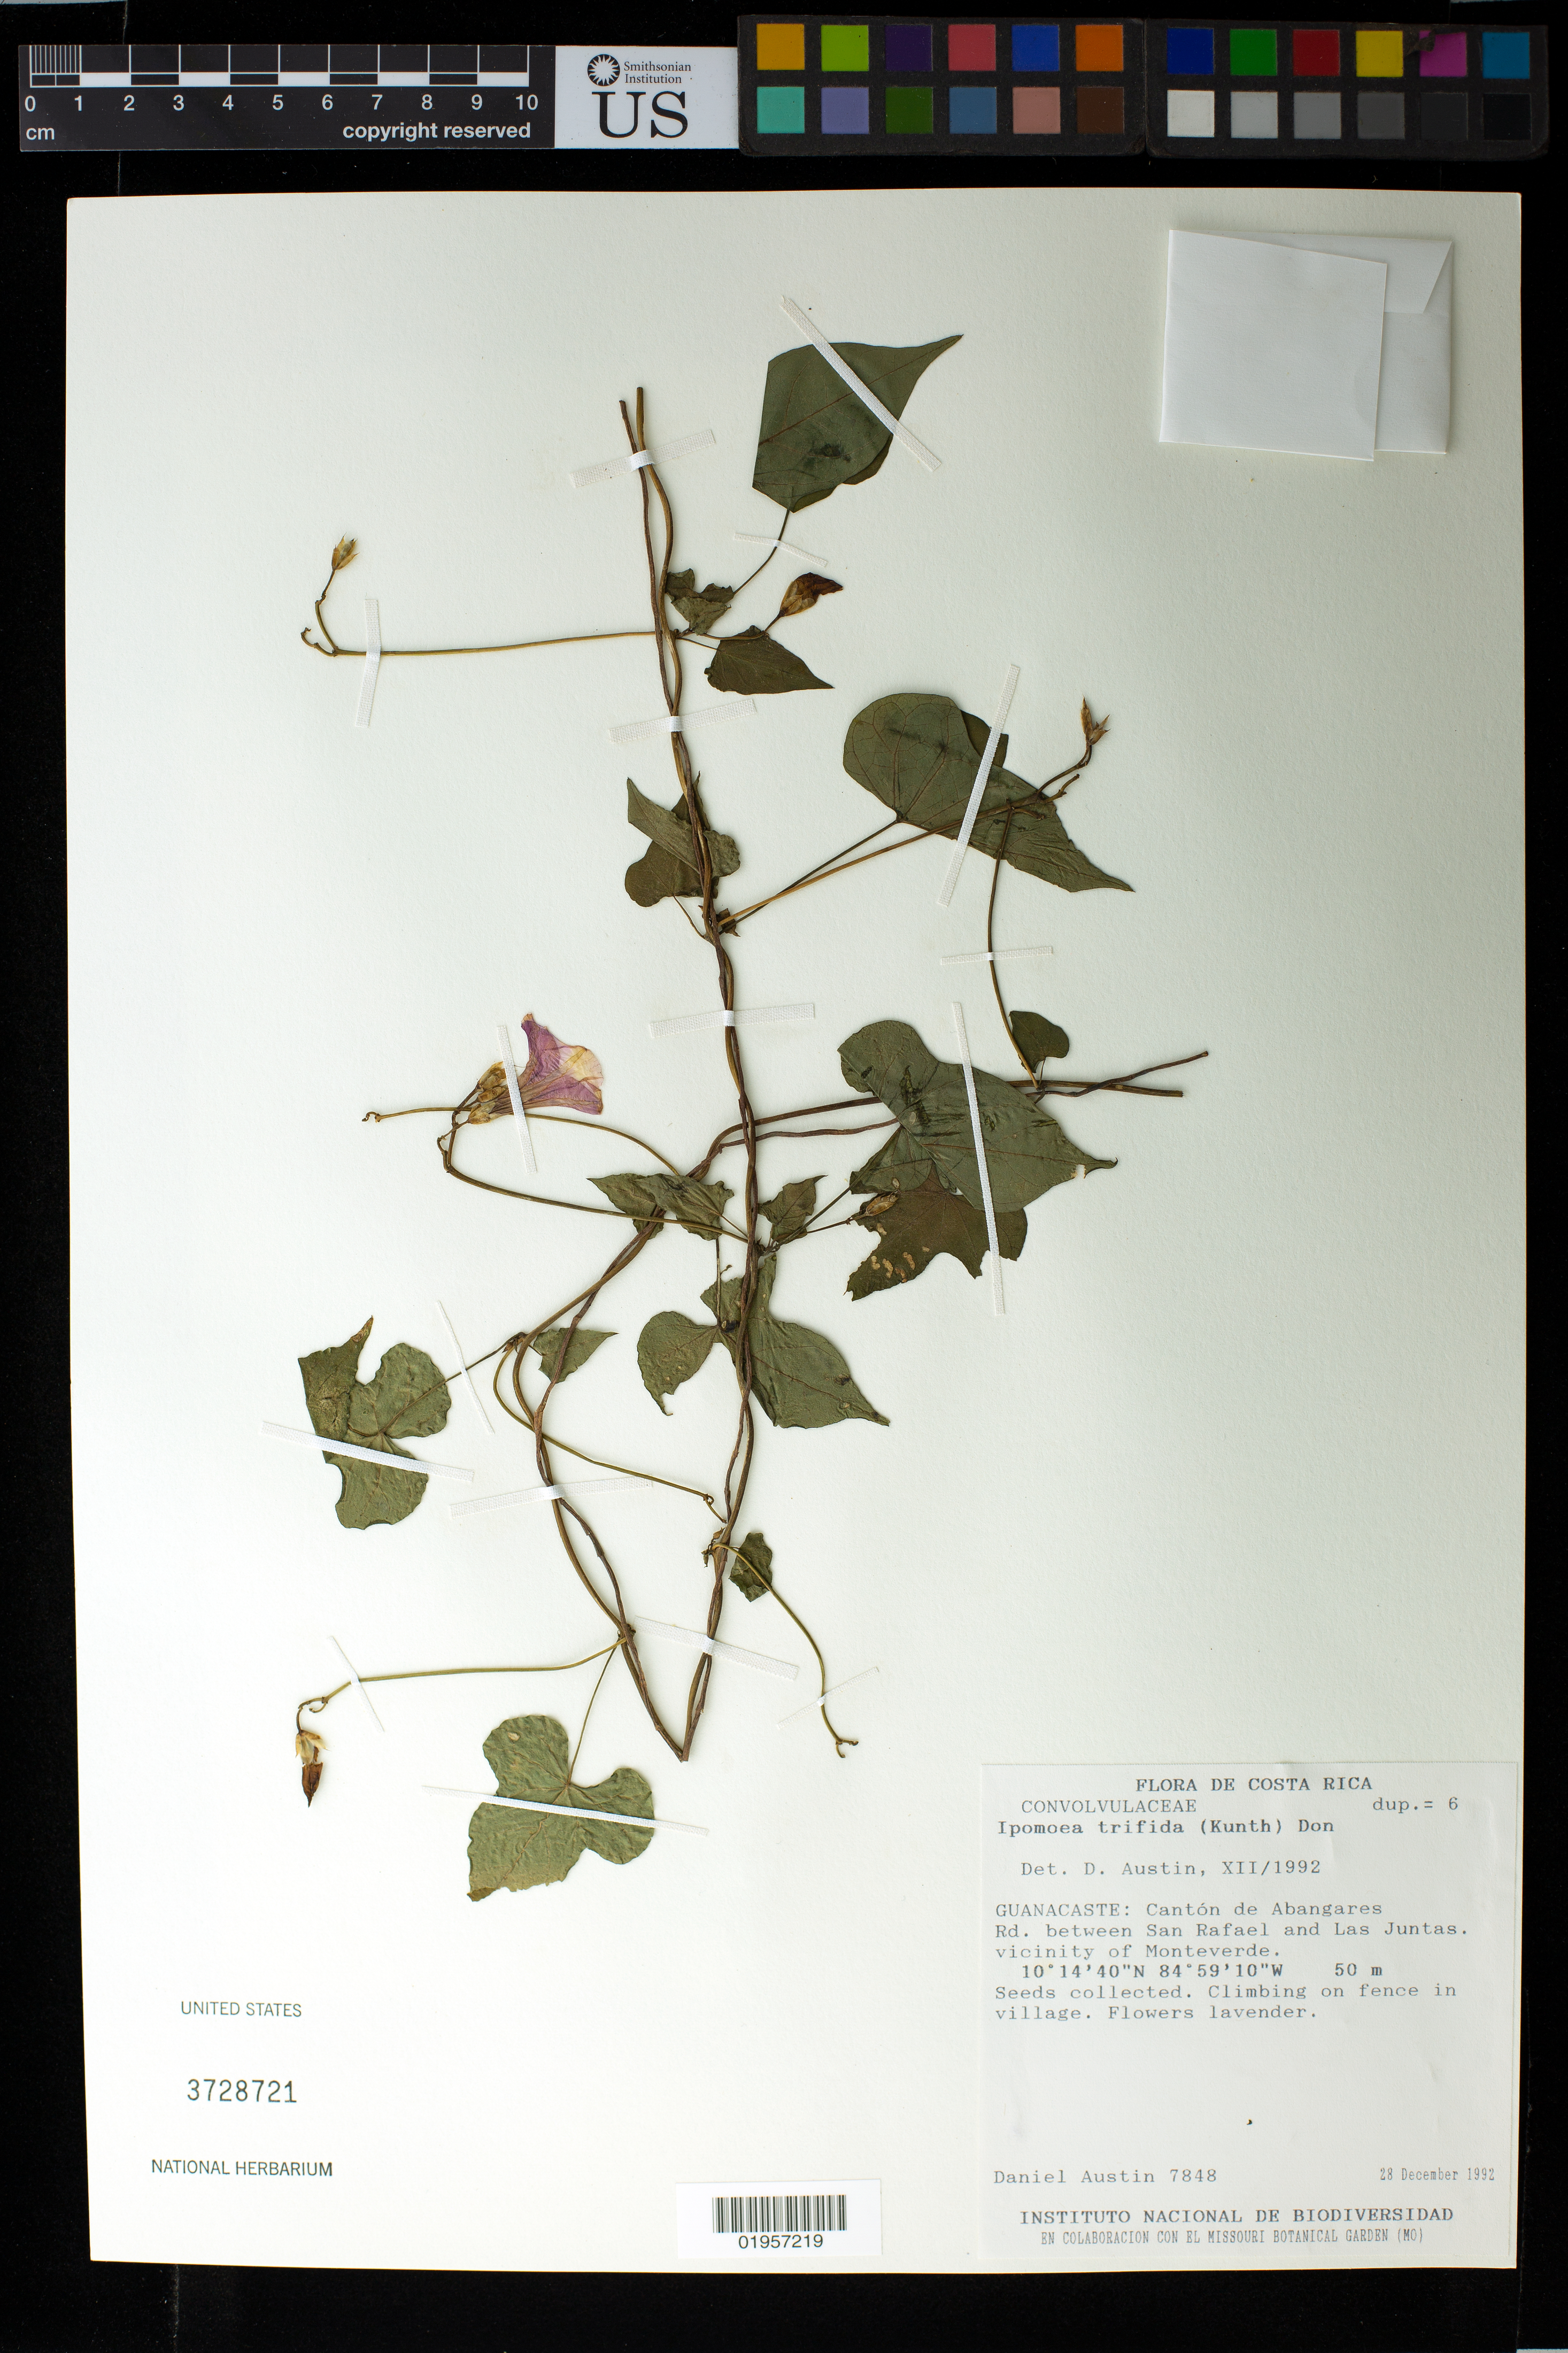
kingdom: Plantae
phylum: Tracheophyta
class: Magnoliopsida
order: Solanales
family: Convolvulaceae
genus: Ipomoea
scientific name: Ipomoea trifida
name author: (Kunth) G. Don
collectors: D. Austin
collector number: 7848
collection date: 1992-12-30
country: Costa Rica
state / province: Guanacaste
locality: Canton de Abangares, Rd. between San Rafael and Las Juntas, vicinity of Monteverde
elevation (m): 50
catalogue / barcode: US 3728721